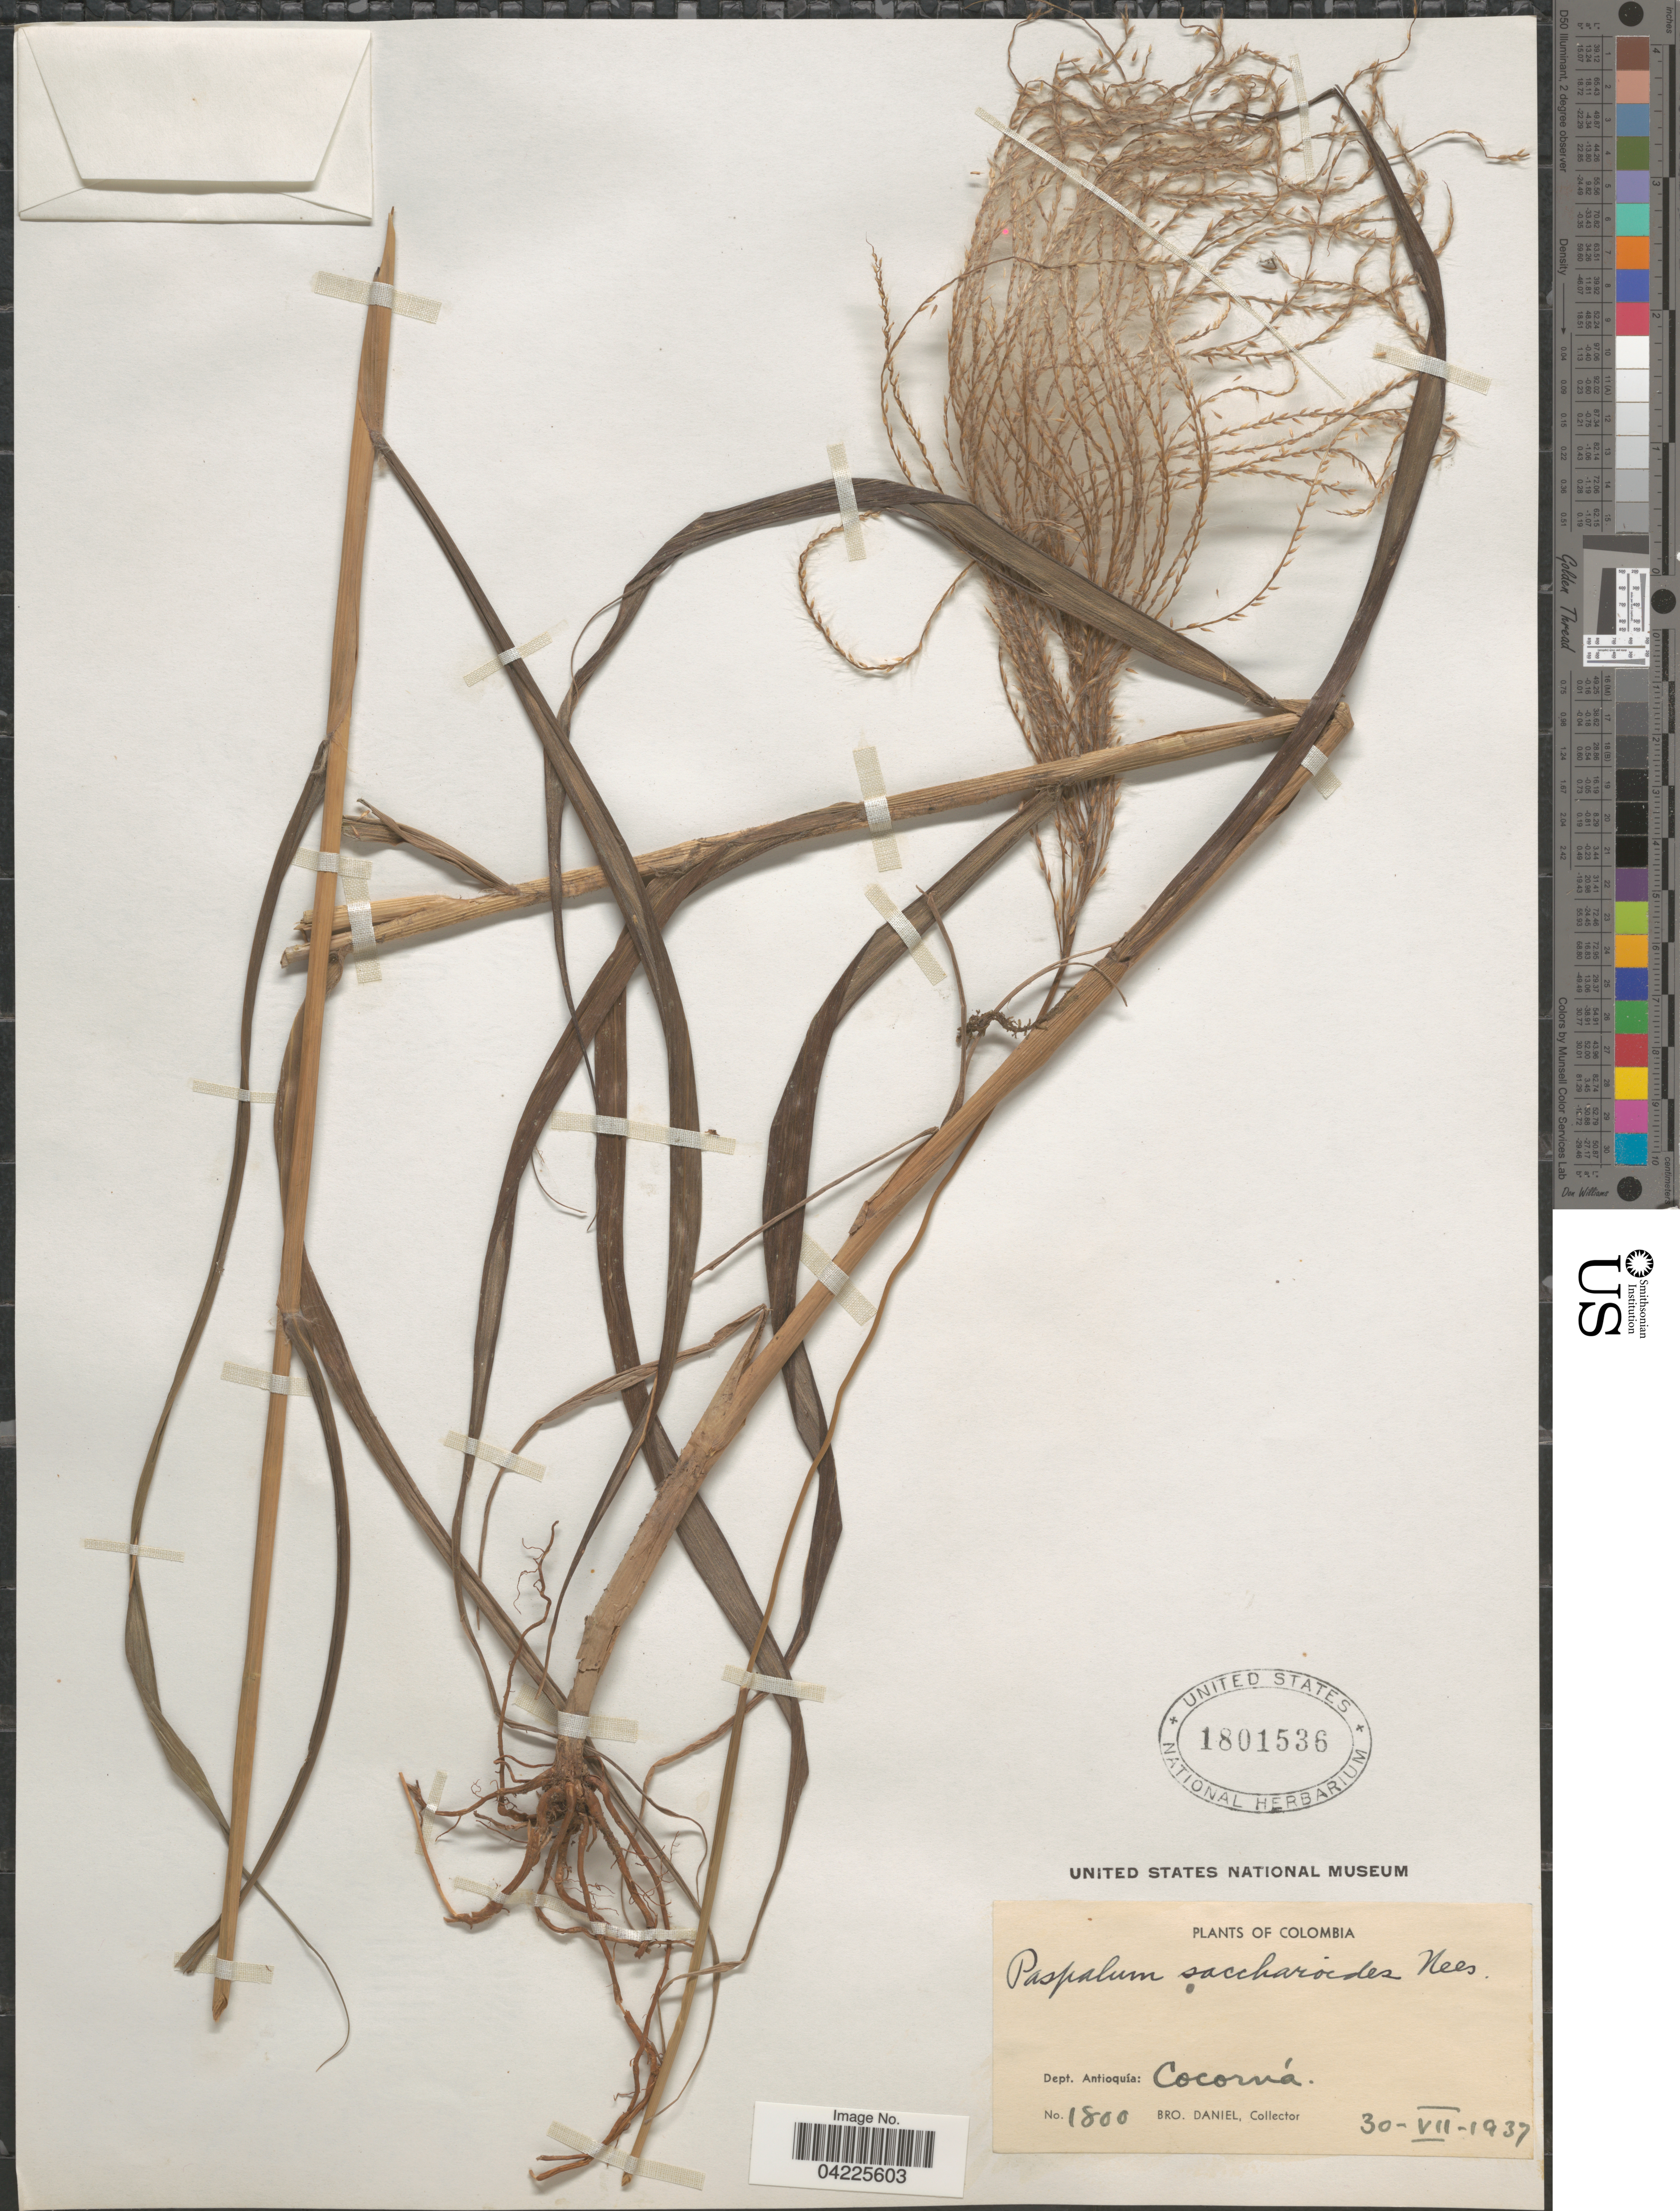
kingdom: Plantae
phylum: Tracheophyta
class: Liliopsida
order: Poales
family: Poaceae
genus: Paspalum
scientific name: Paspalum saccharoides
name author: Nees ex Trin.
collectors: Bro. Daniel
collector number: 1800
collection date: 1937-07-30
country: Colombia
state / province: Antioquia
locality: Dept. Antioquía: Cocorná.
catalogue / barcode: US 1801536